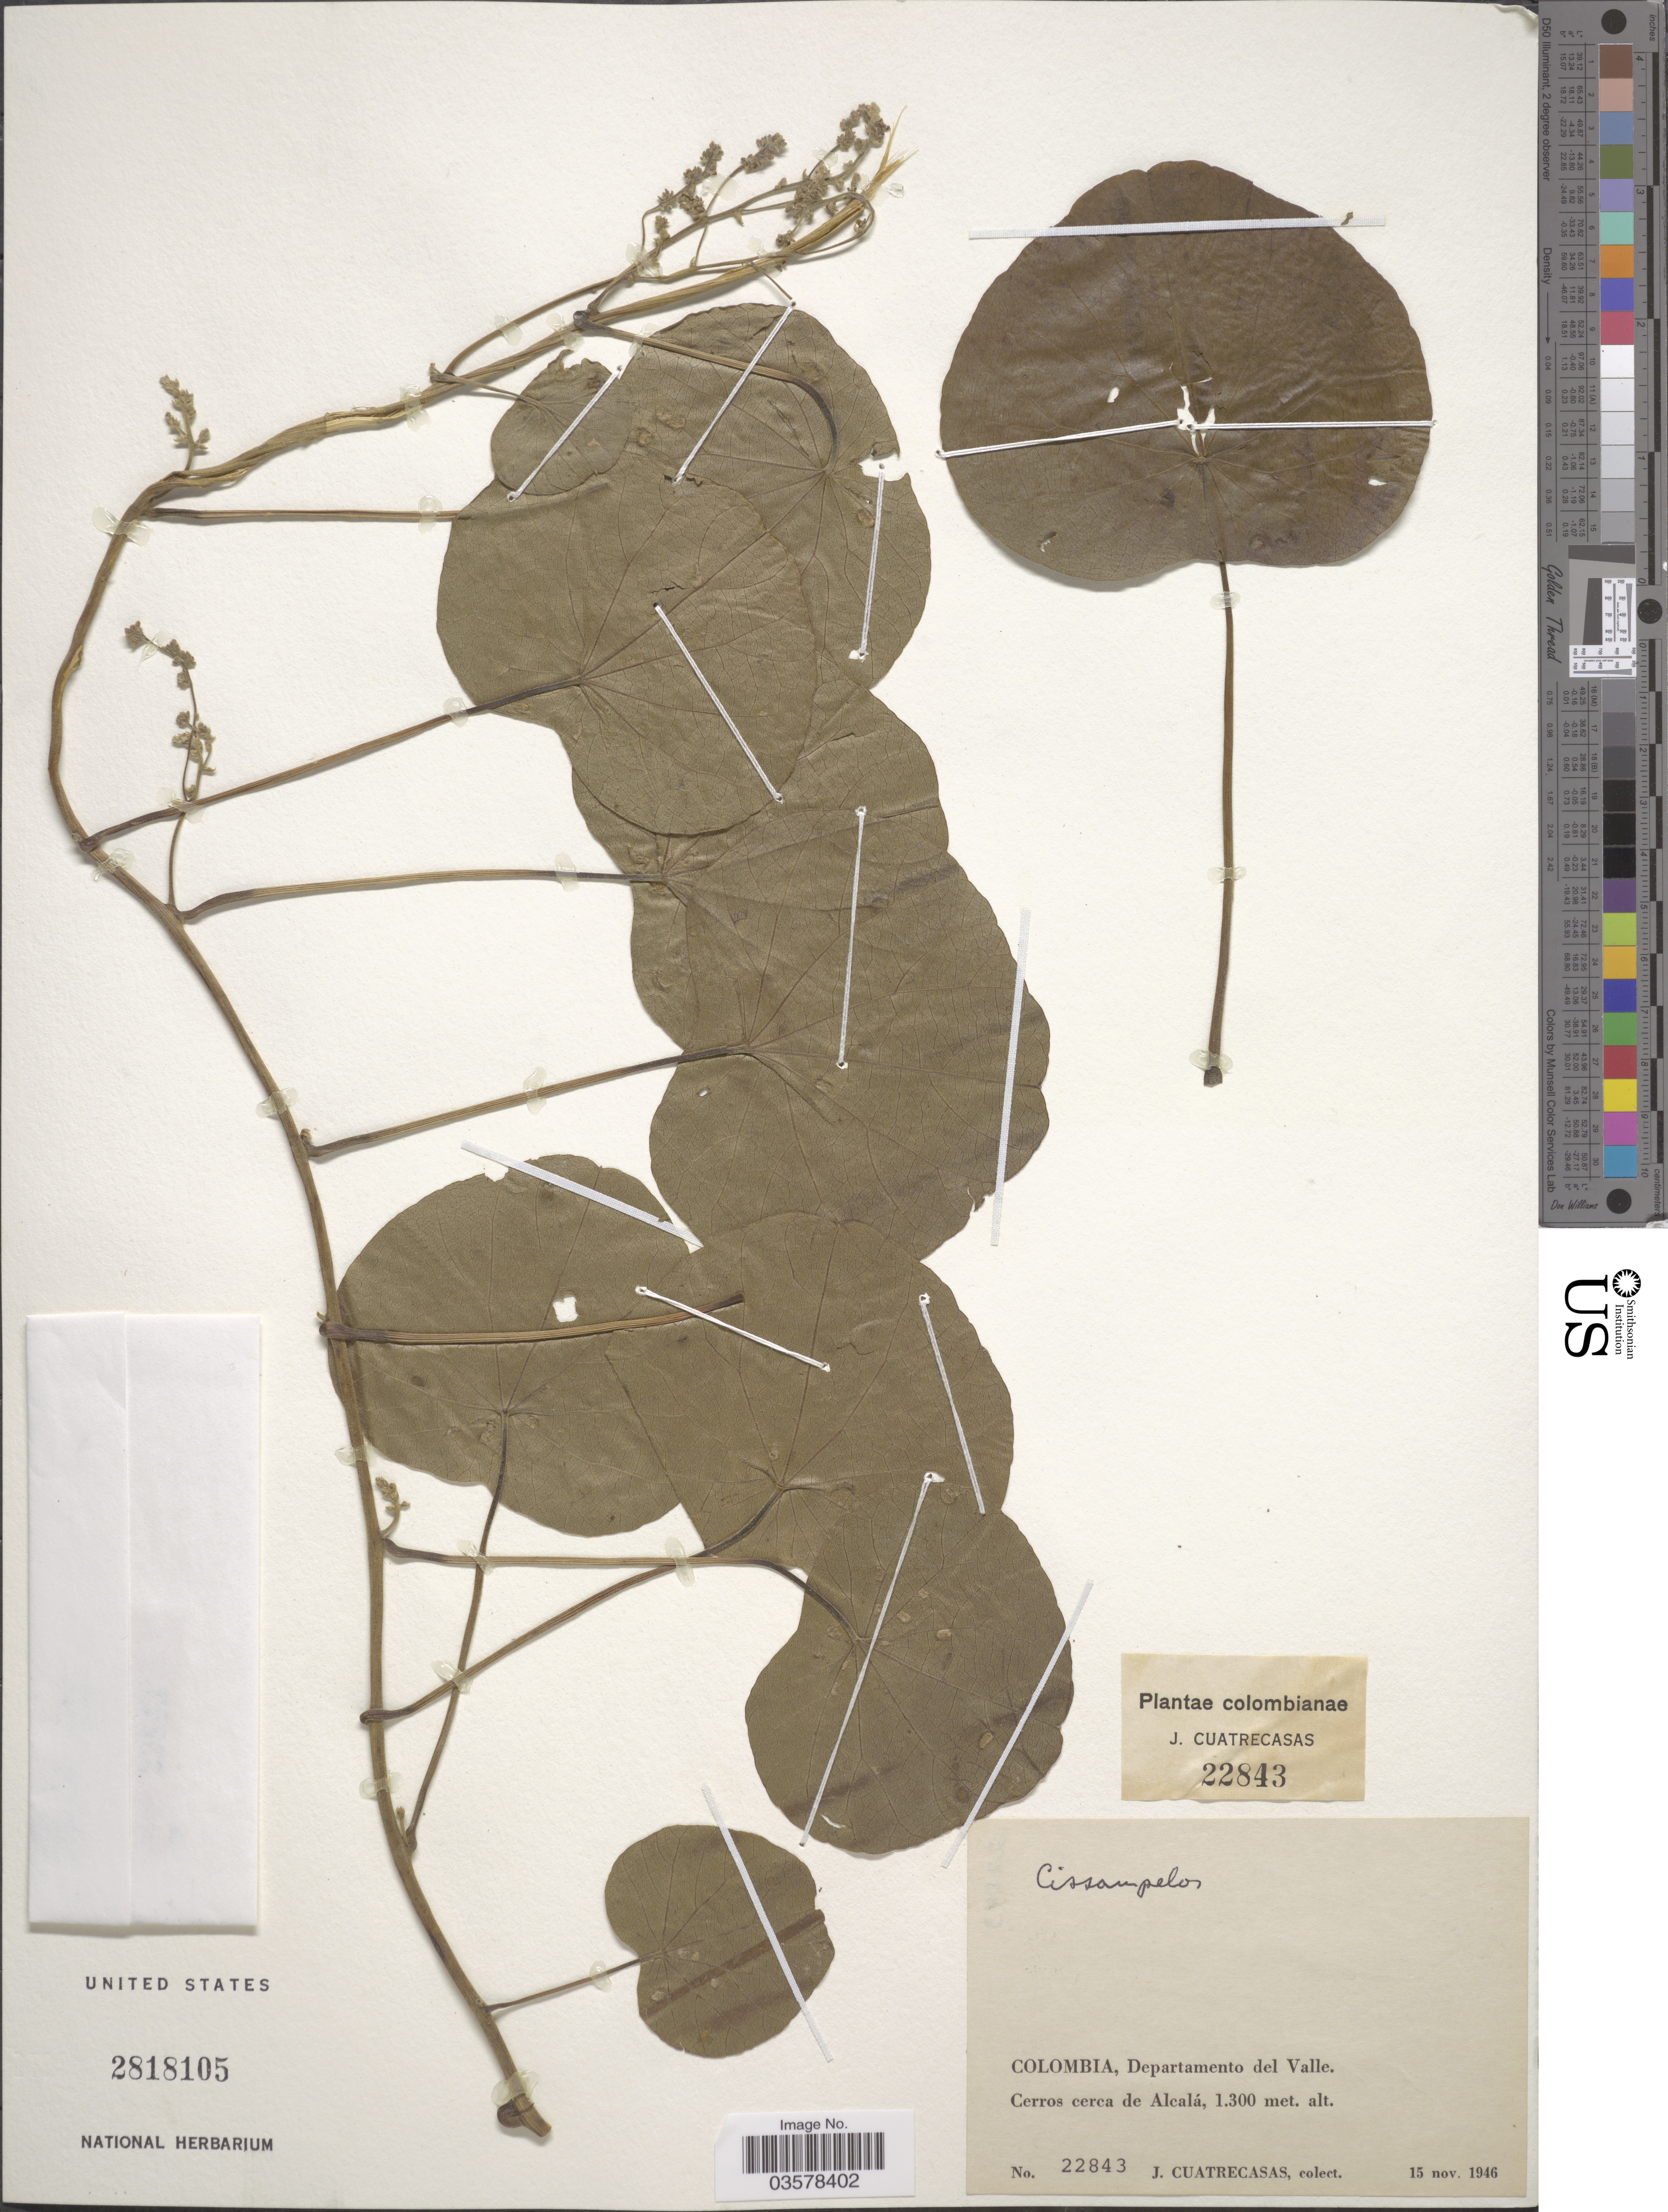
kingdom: Plantae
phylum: Tracheophyta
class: Magnoliopsida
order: Ranunculales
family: Menispermaceae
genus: Cissampelos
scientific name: Cissampelos sp.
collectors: J. Cuatrecasas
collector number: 22843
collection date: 1946-11-15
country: Colombia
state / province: Valle del Cauca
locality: Departamento del Valle. Cerros cerca de Alcalá.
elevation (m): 1300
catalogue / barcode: US 2818105